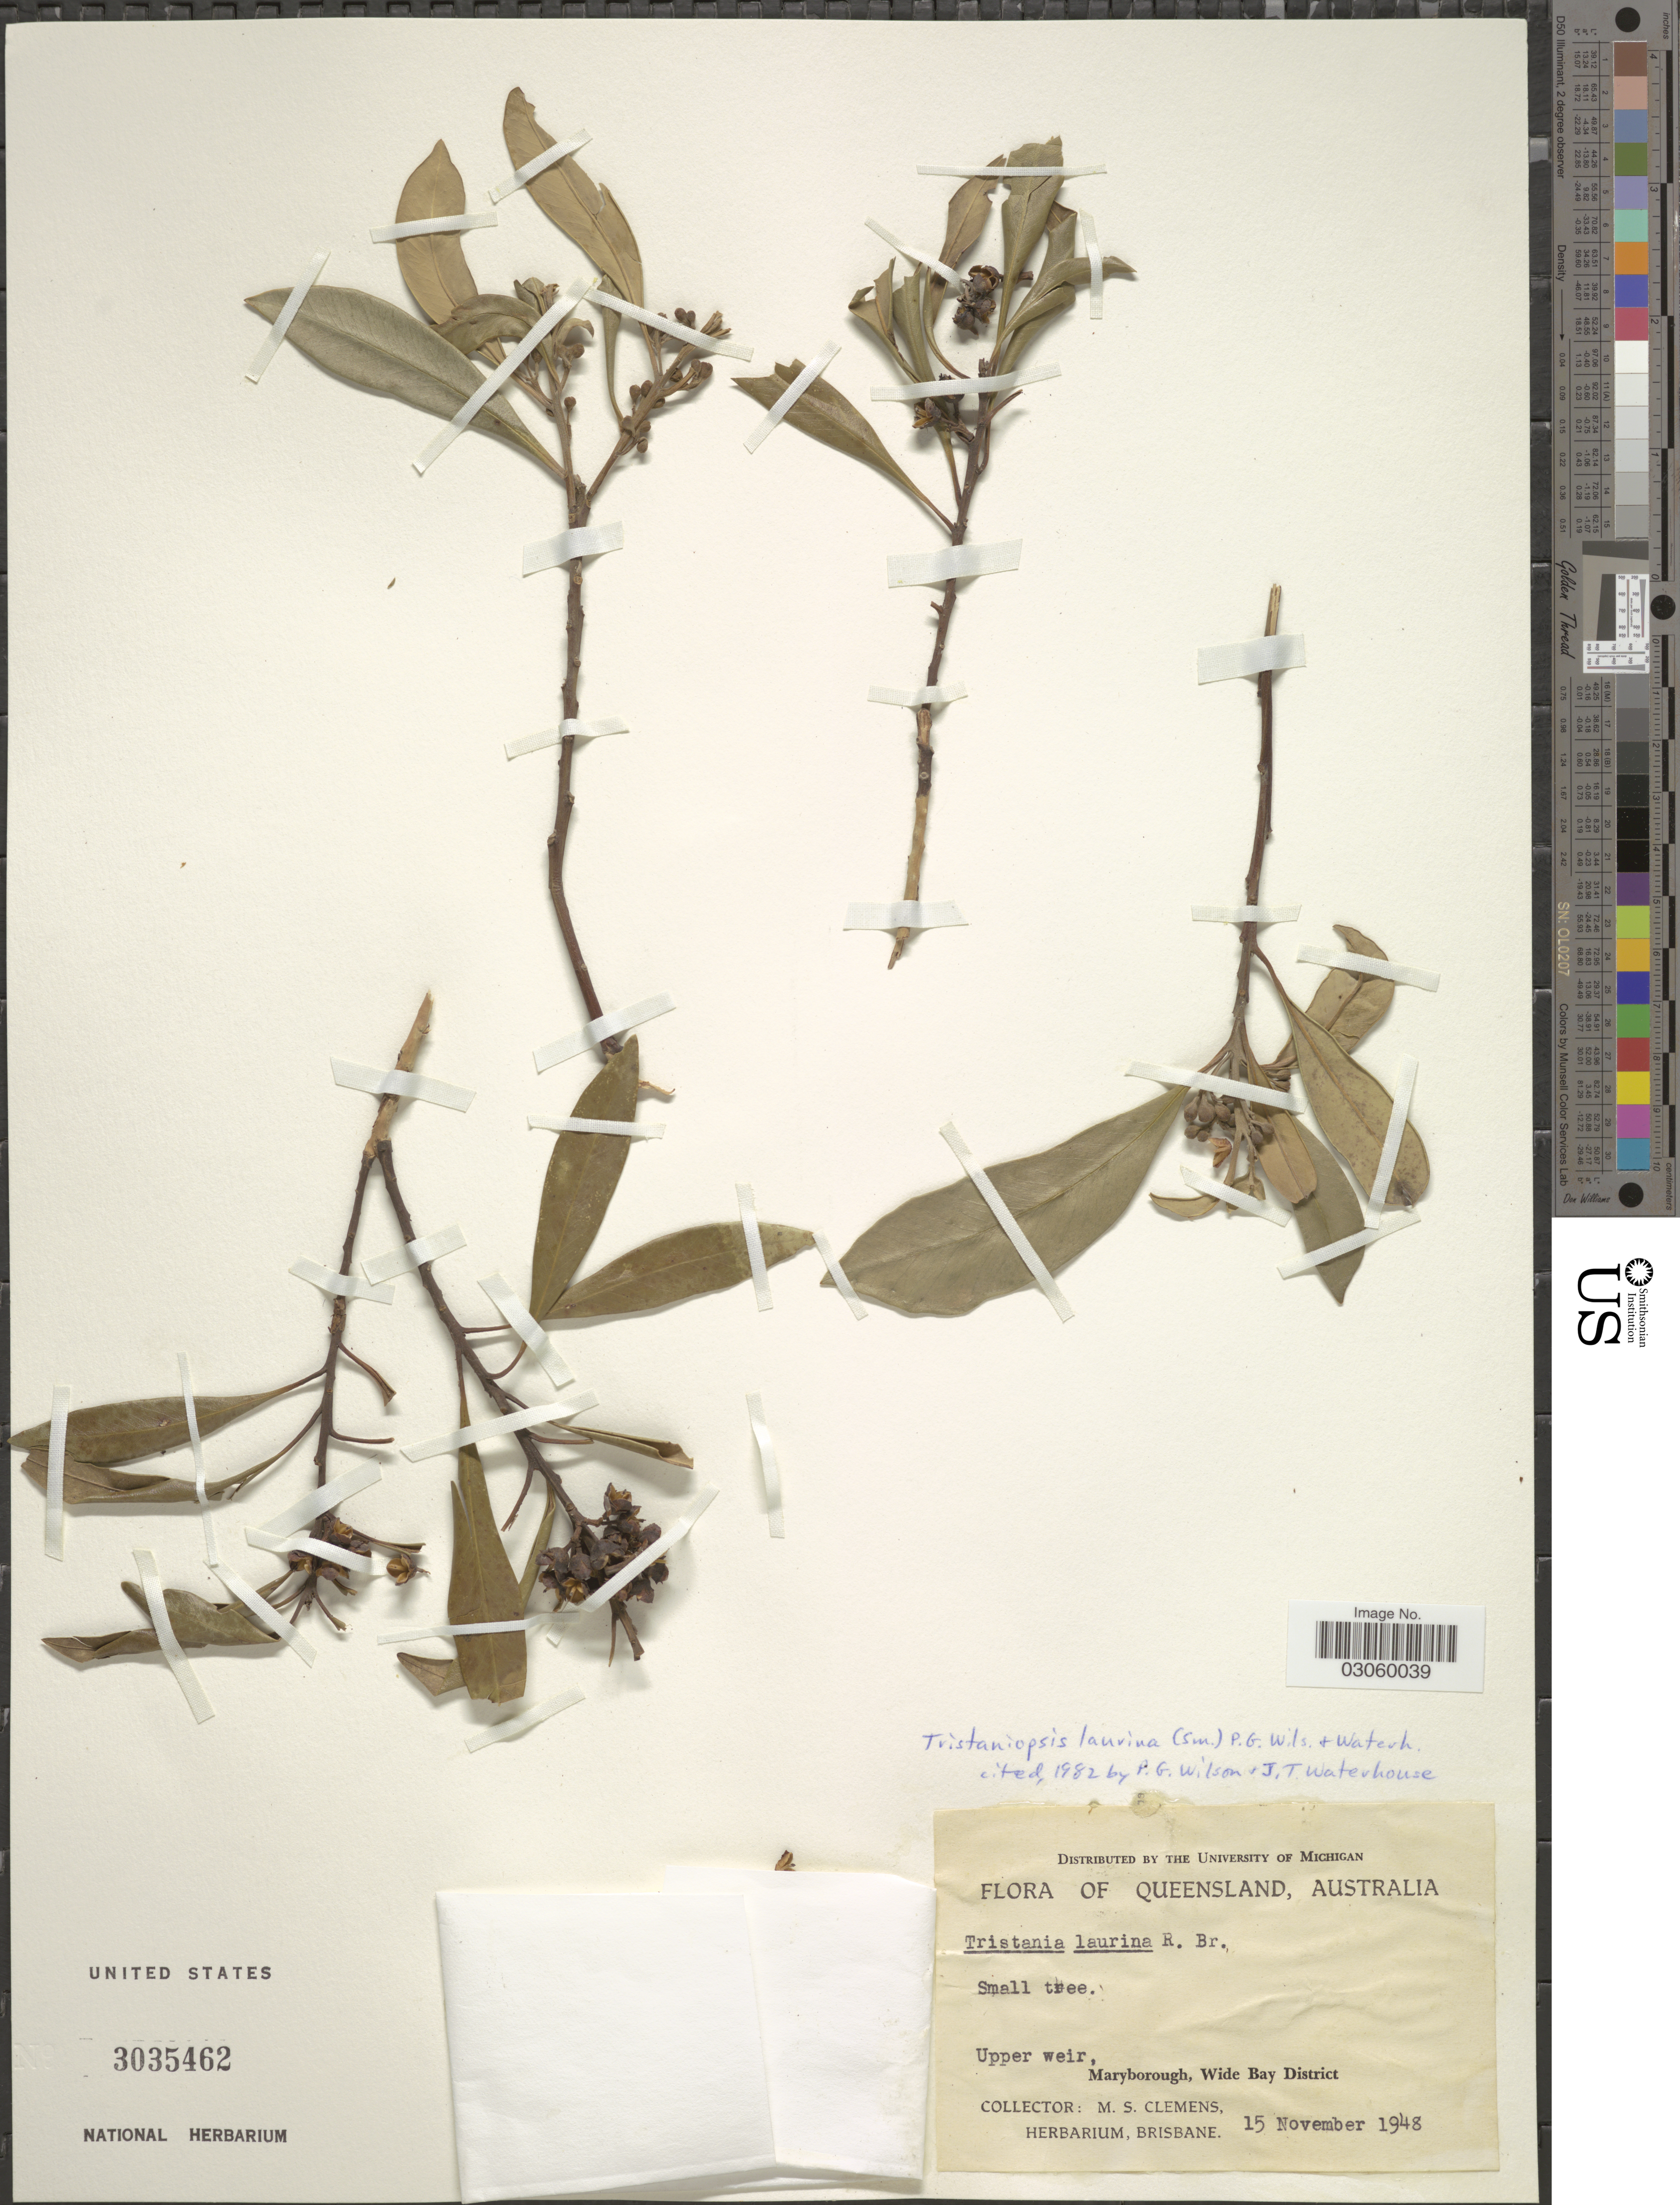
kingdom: Plantae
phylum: Tracheophyta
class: Magnoliopsida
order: Myrtales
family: Myrtaceae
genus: Tristaniopsis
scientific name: Tristaniopsis laurina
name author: (Sm.) P.G. Wilson & J. T. Waterh.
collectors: M. S. Clemens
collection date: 1948-11-15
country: Australia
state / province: Queensland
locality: Upper weir, Maryborough, Wide Bay District.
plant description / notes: Cited by P.G. Wilson & J.T. Waterhouse, 1982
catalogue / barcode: US 3035462